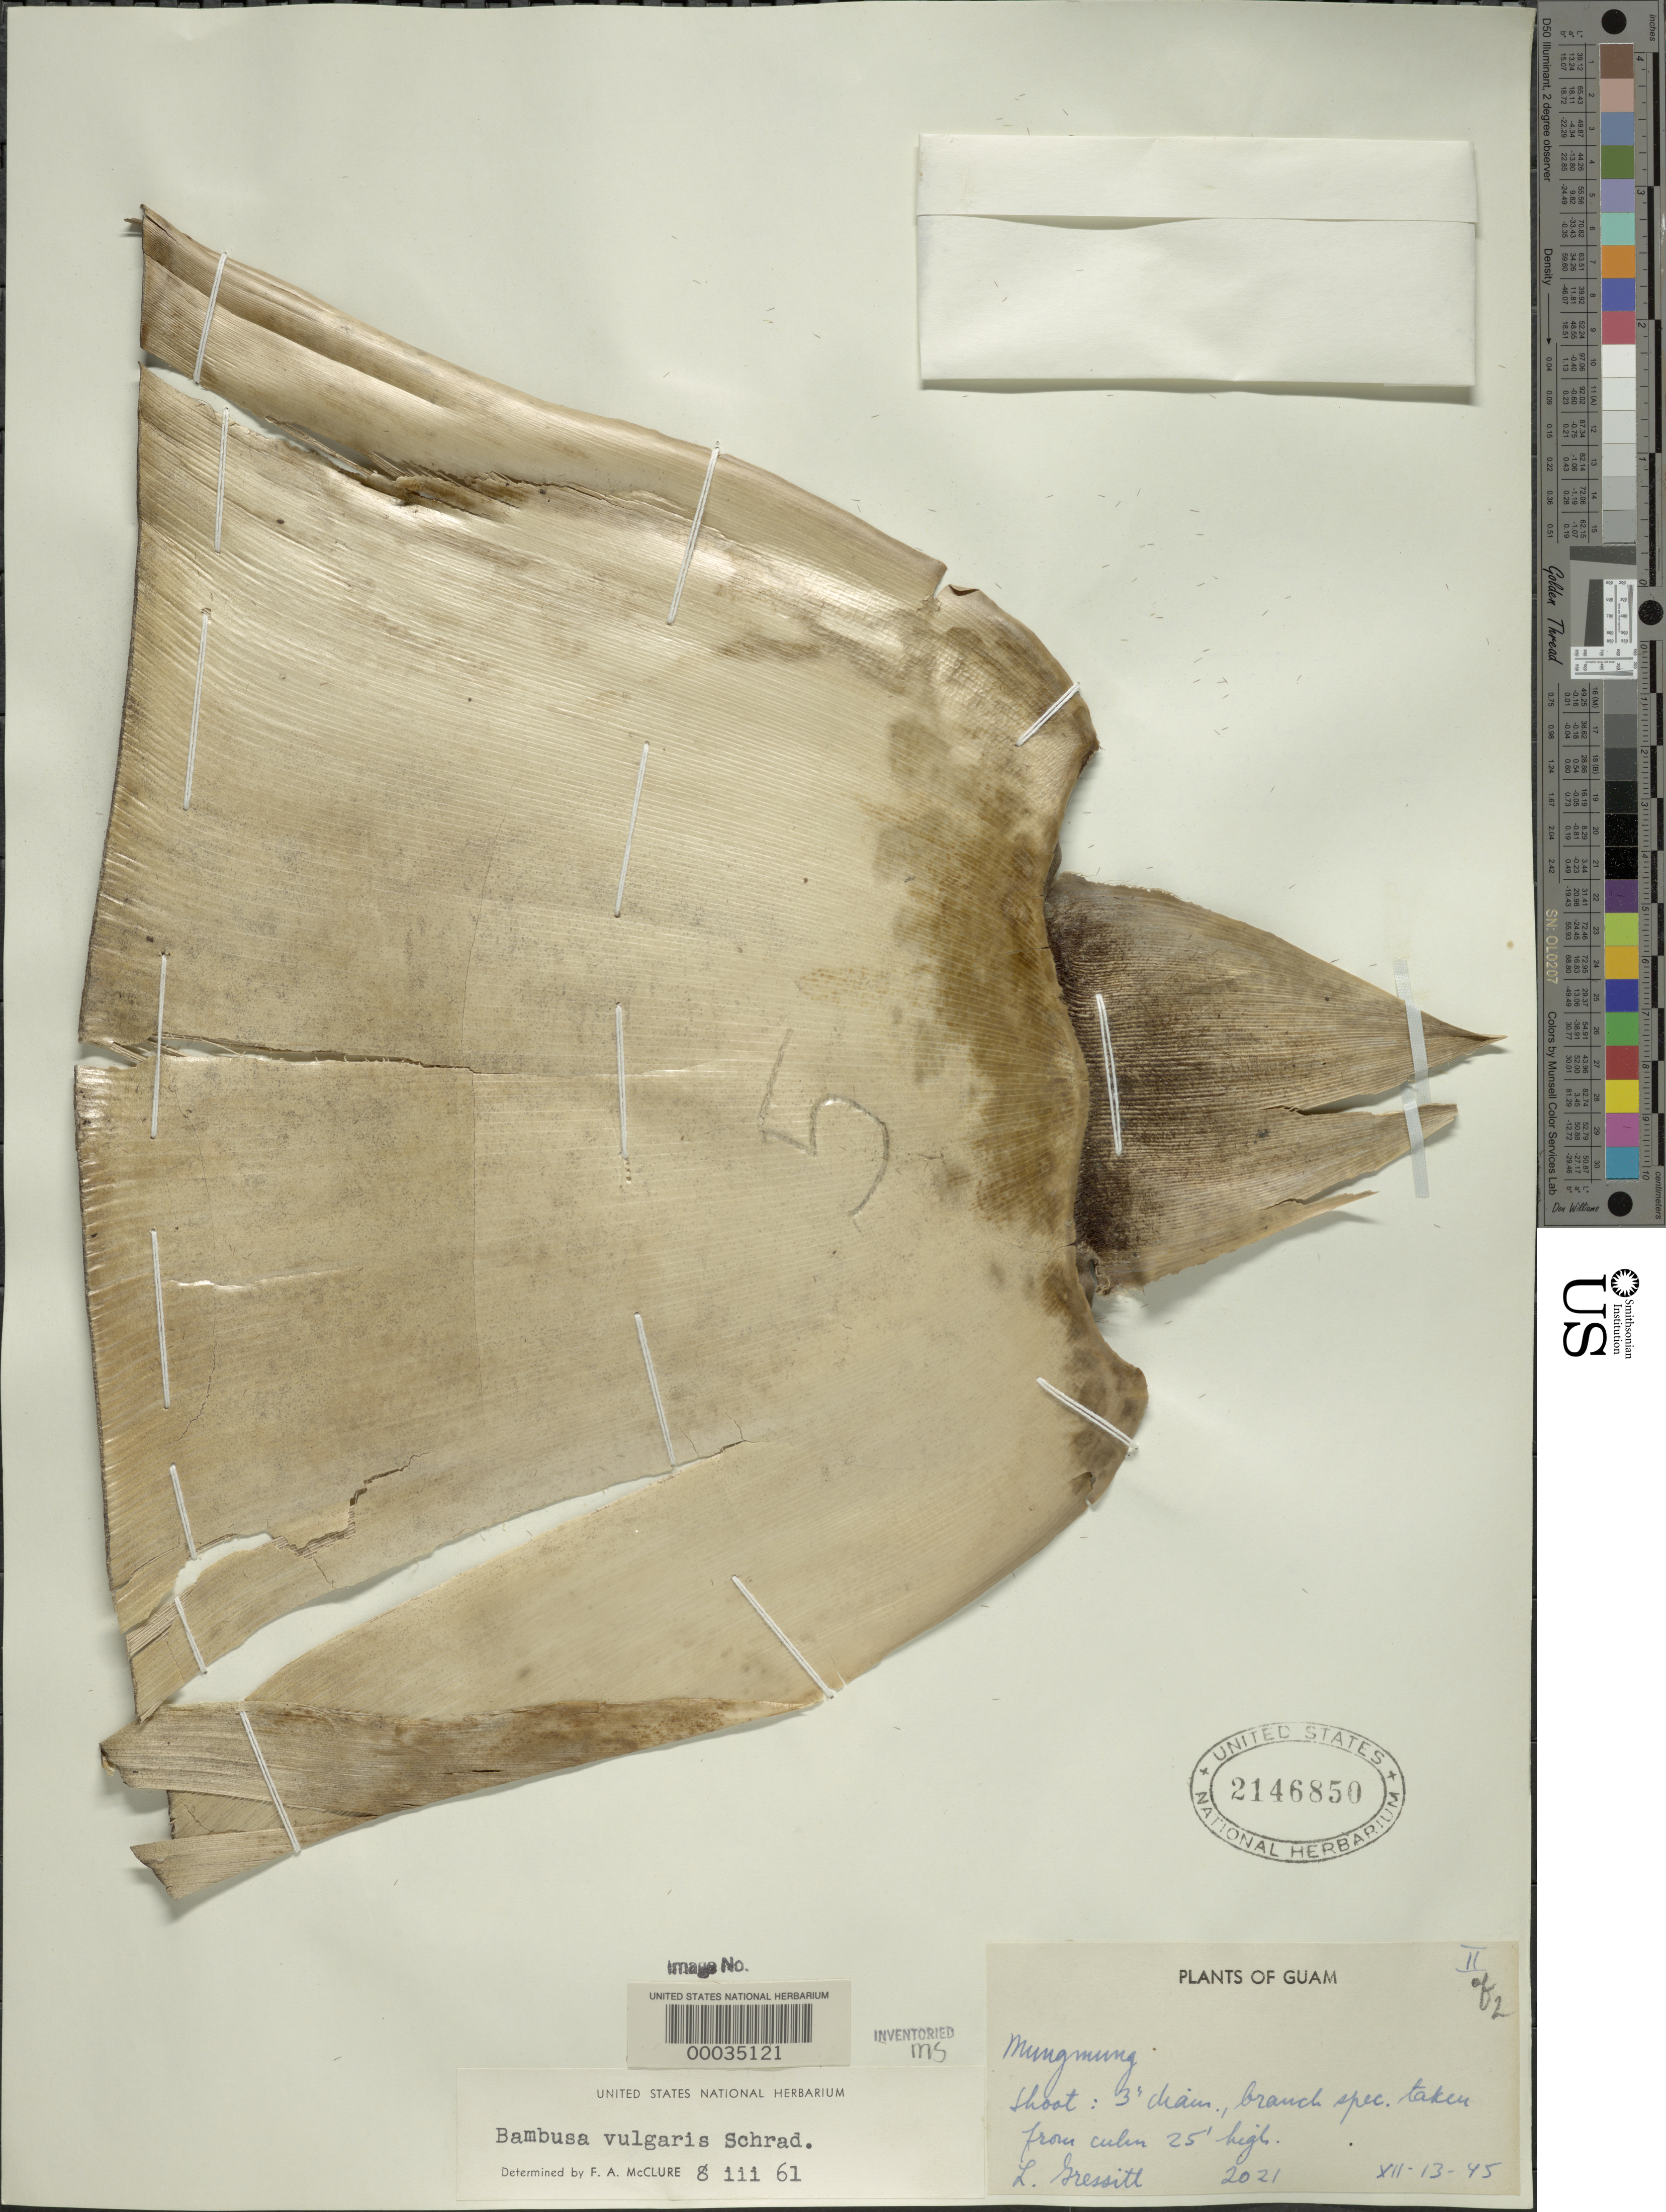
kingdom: Plantae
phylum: Tracheophyta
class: Liliopsida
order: Poales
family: Poaceae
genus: Bambusa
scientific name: Bambusa vulgaris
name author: Schrad. ex J.C. Wendl.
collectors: L. Gressitt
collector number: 2021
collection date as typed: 13 Dec 1945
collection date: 1945-12-13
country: Guam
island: Guam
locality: Mungmung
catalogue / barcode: US 2146850